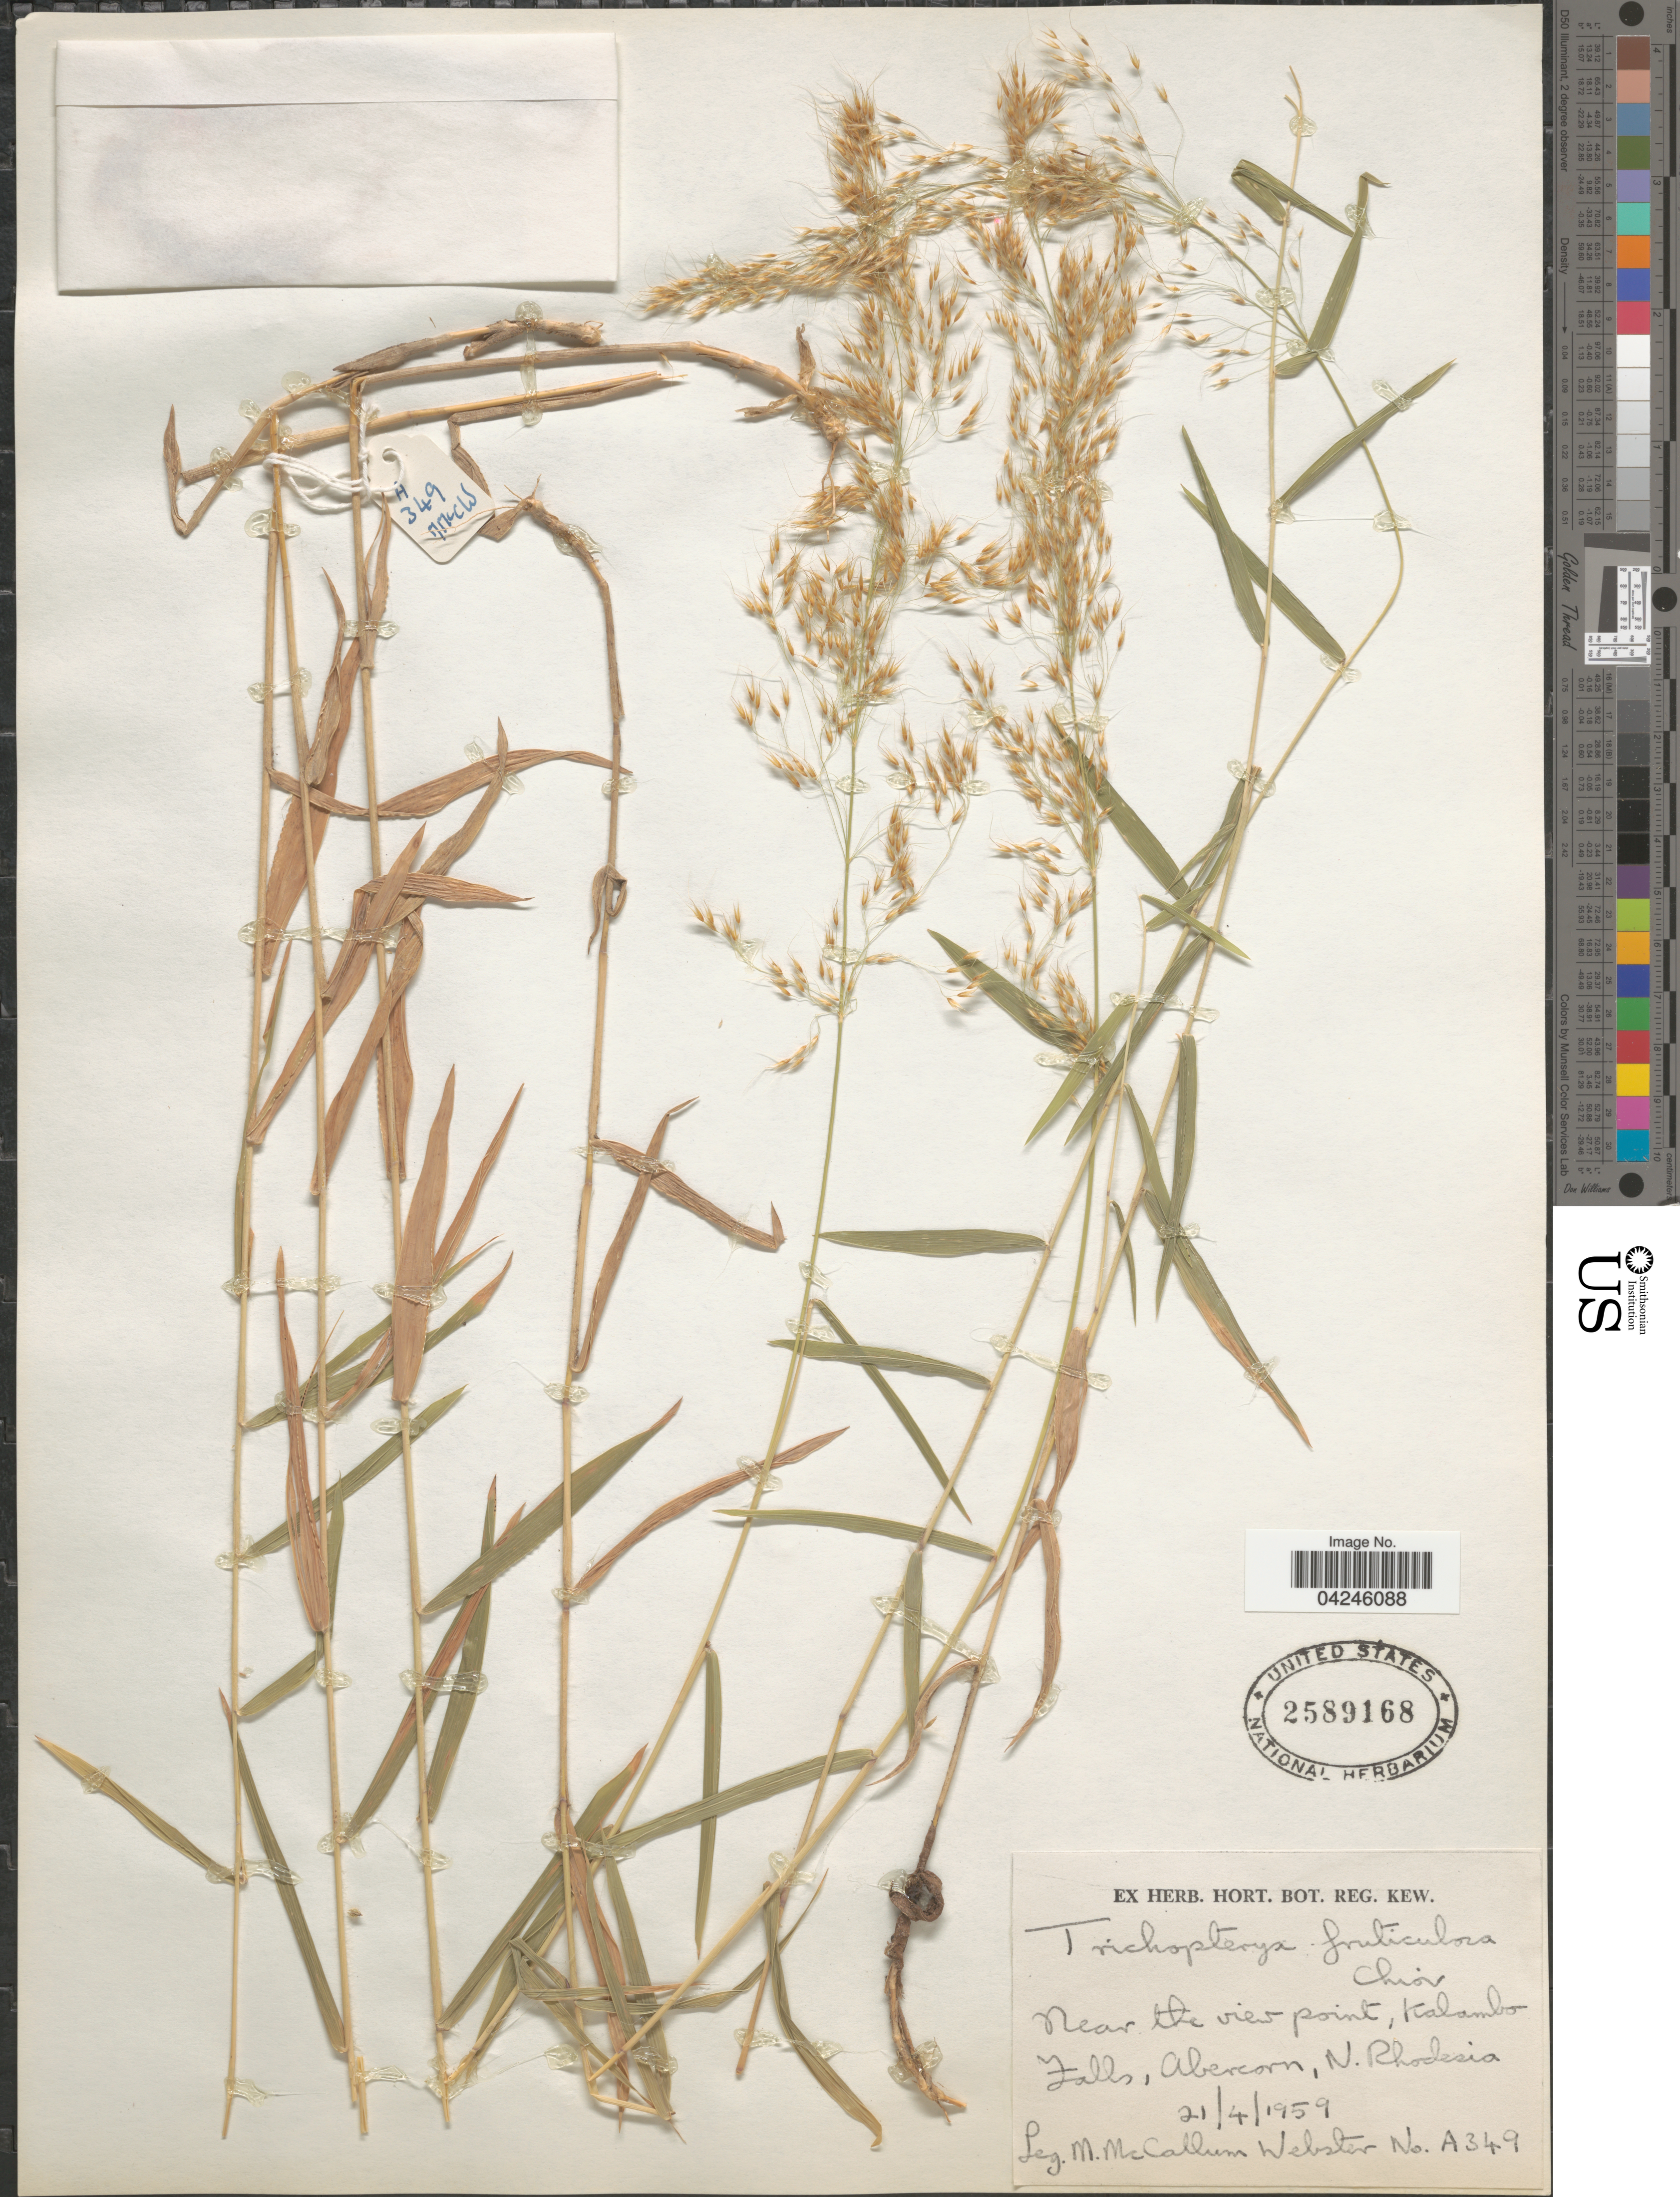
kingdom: Plantae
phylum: Tracheophyta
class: Liliopsida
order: Poales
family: Poaceae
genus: Trichopteryx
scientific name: Trichopteryx fruticulosa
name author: Chiov.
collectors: M. Webster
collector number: A349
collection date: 1959-04-21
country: Zambia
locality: Near the view point, Kalambo Falls, Abercorn, N. Rhodesia.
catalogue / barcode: US 2589168